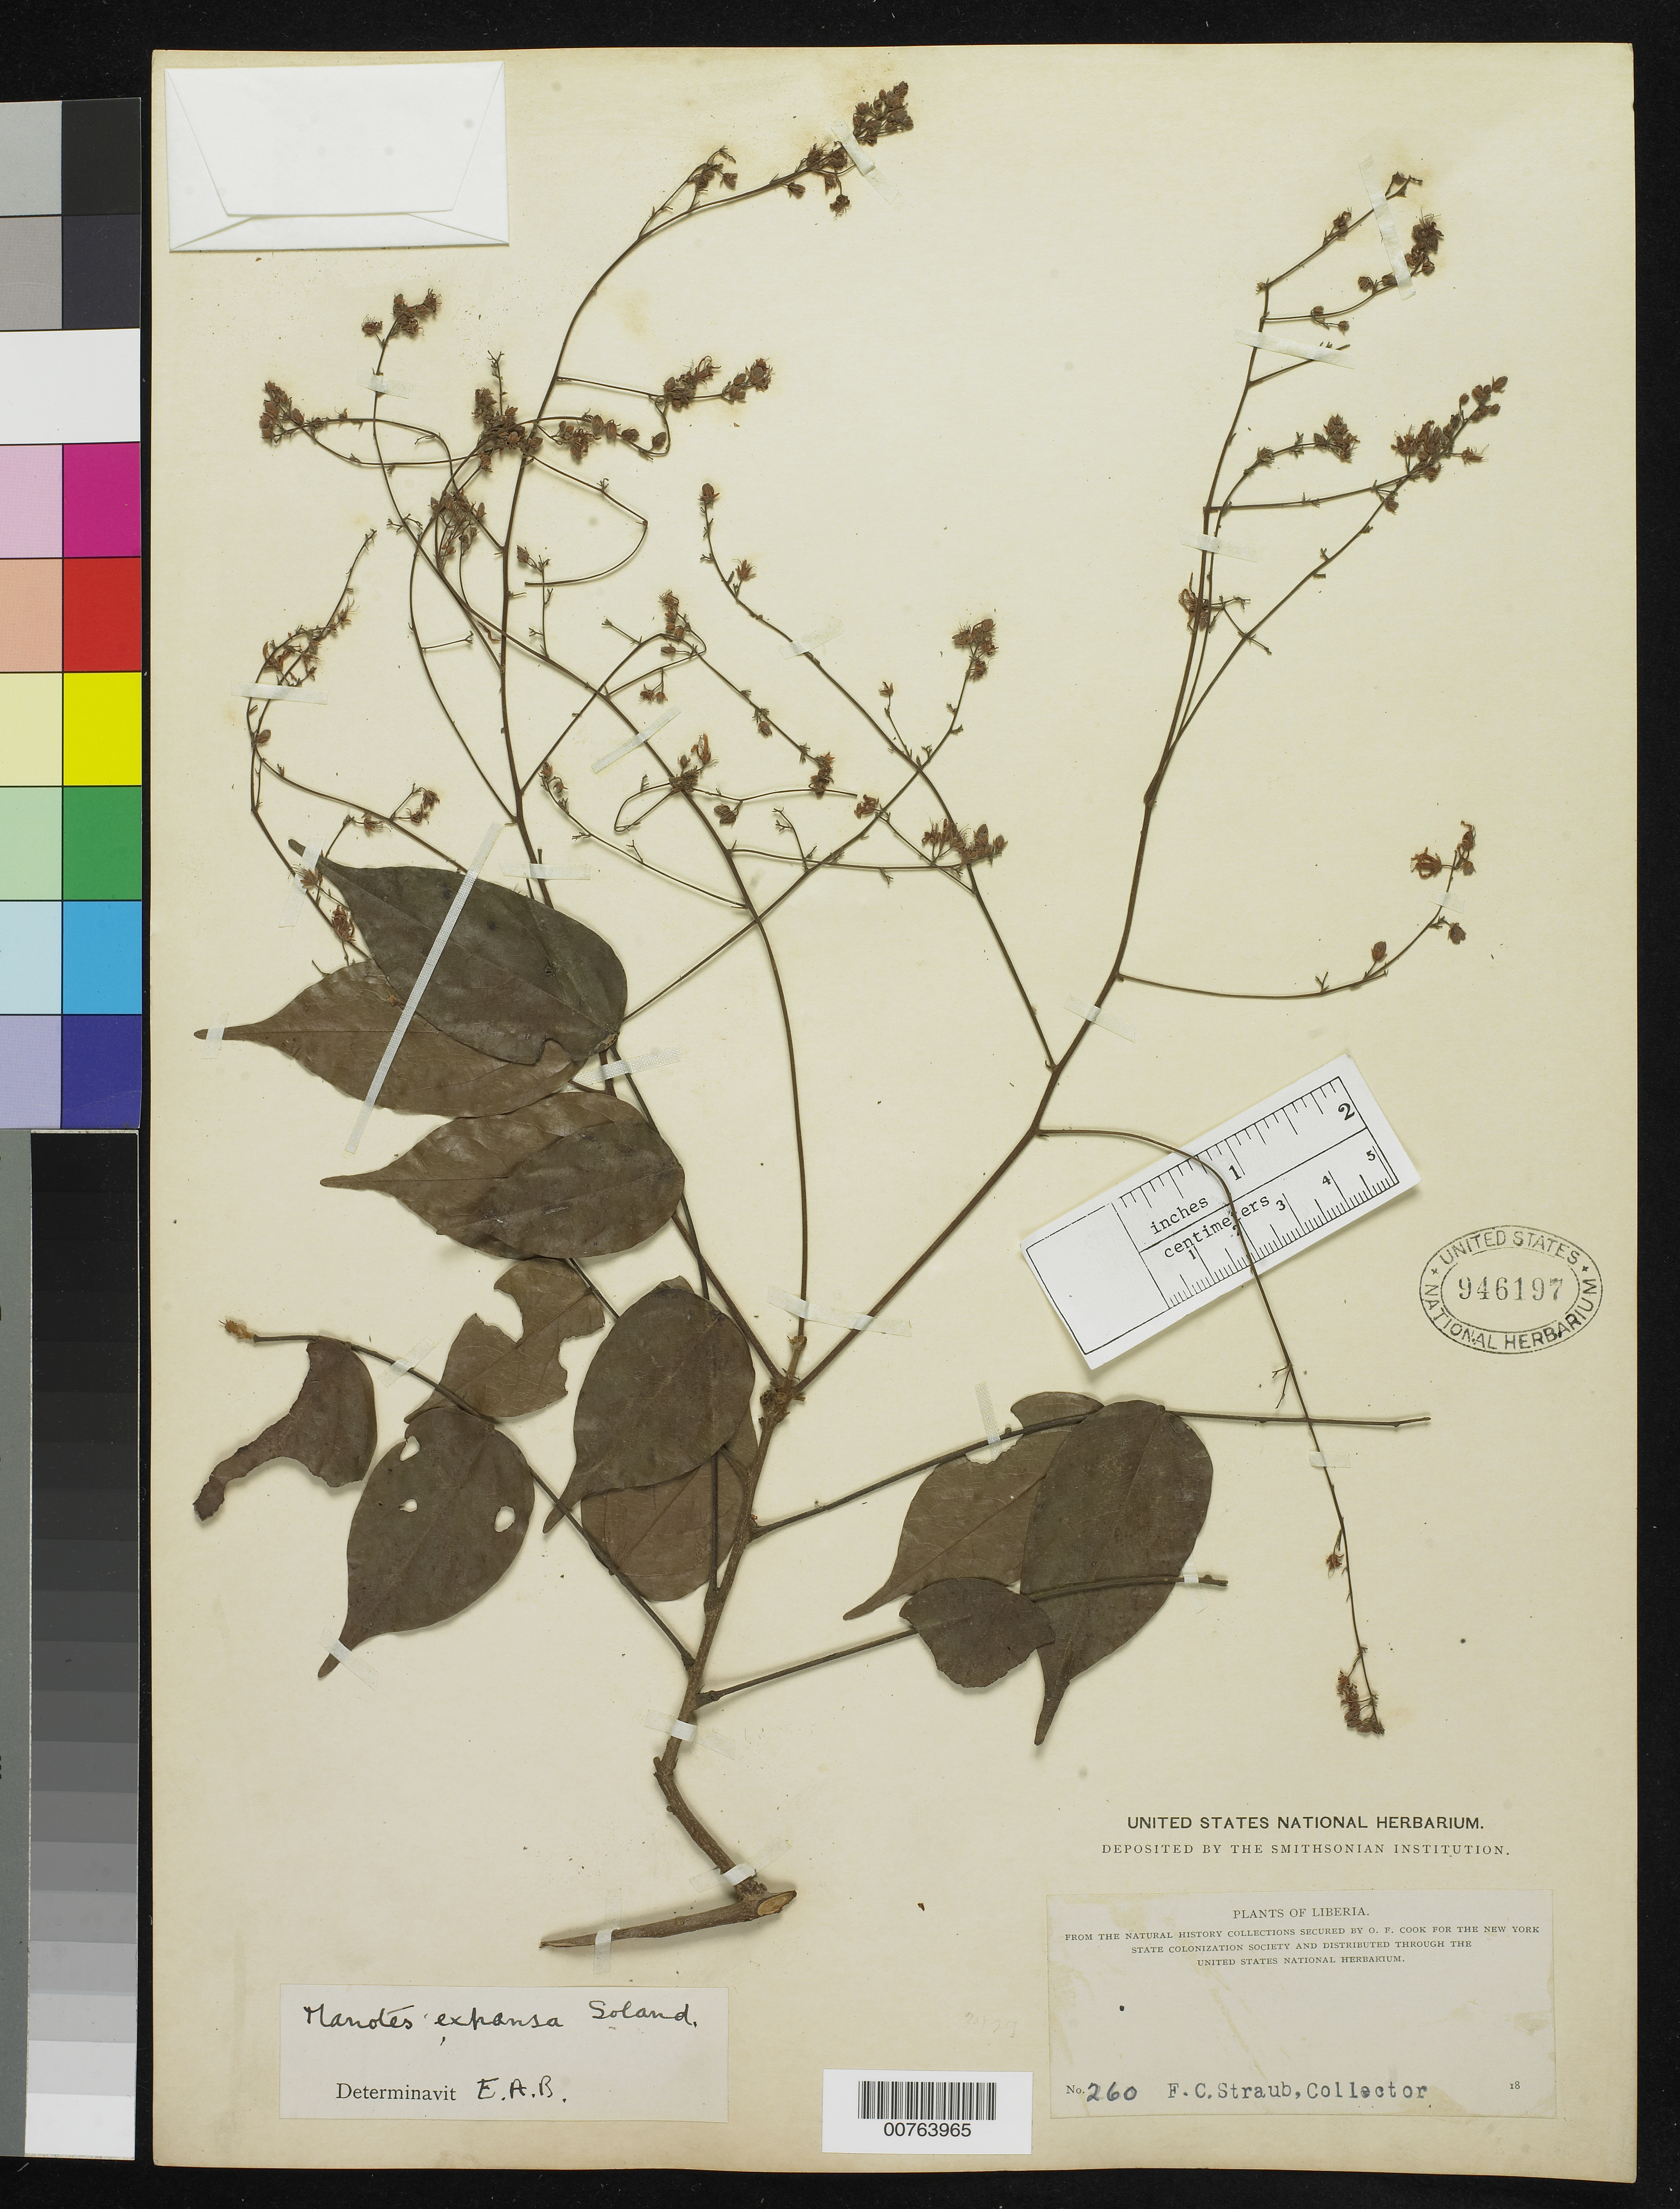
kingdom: Plantae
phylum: Tracheophyta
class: Magnoliopsida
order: Oxalidales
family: Connaraceae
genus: Manotes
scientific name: Manotes expansa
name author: Sol. ex Planch.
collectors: F. Straub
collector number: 260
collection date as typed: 18--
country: Liberia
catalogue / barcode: US 946197